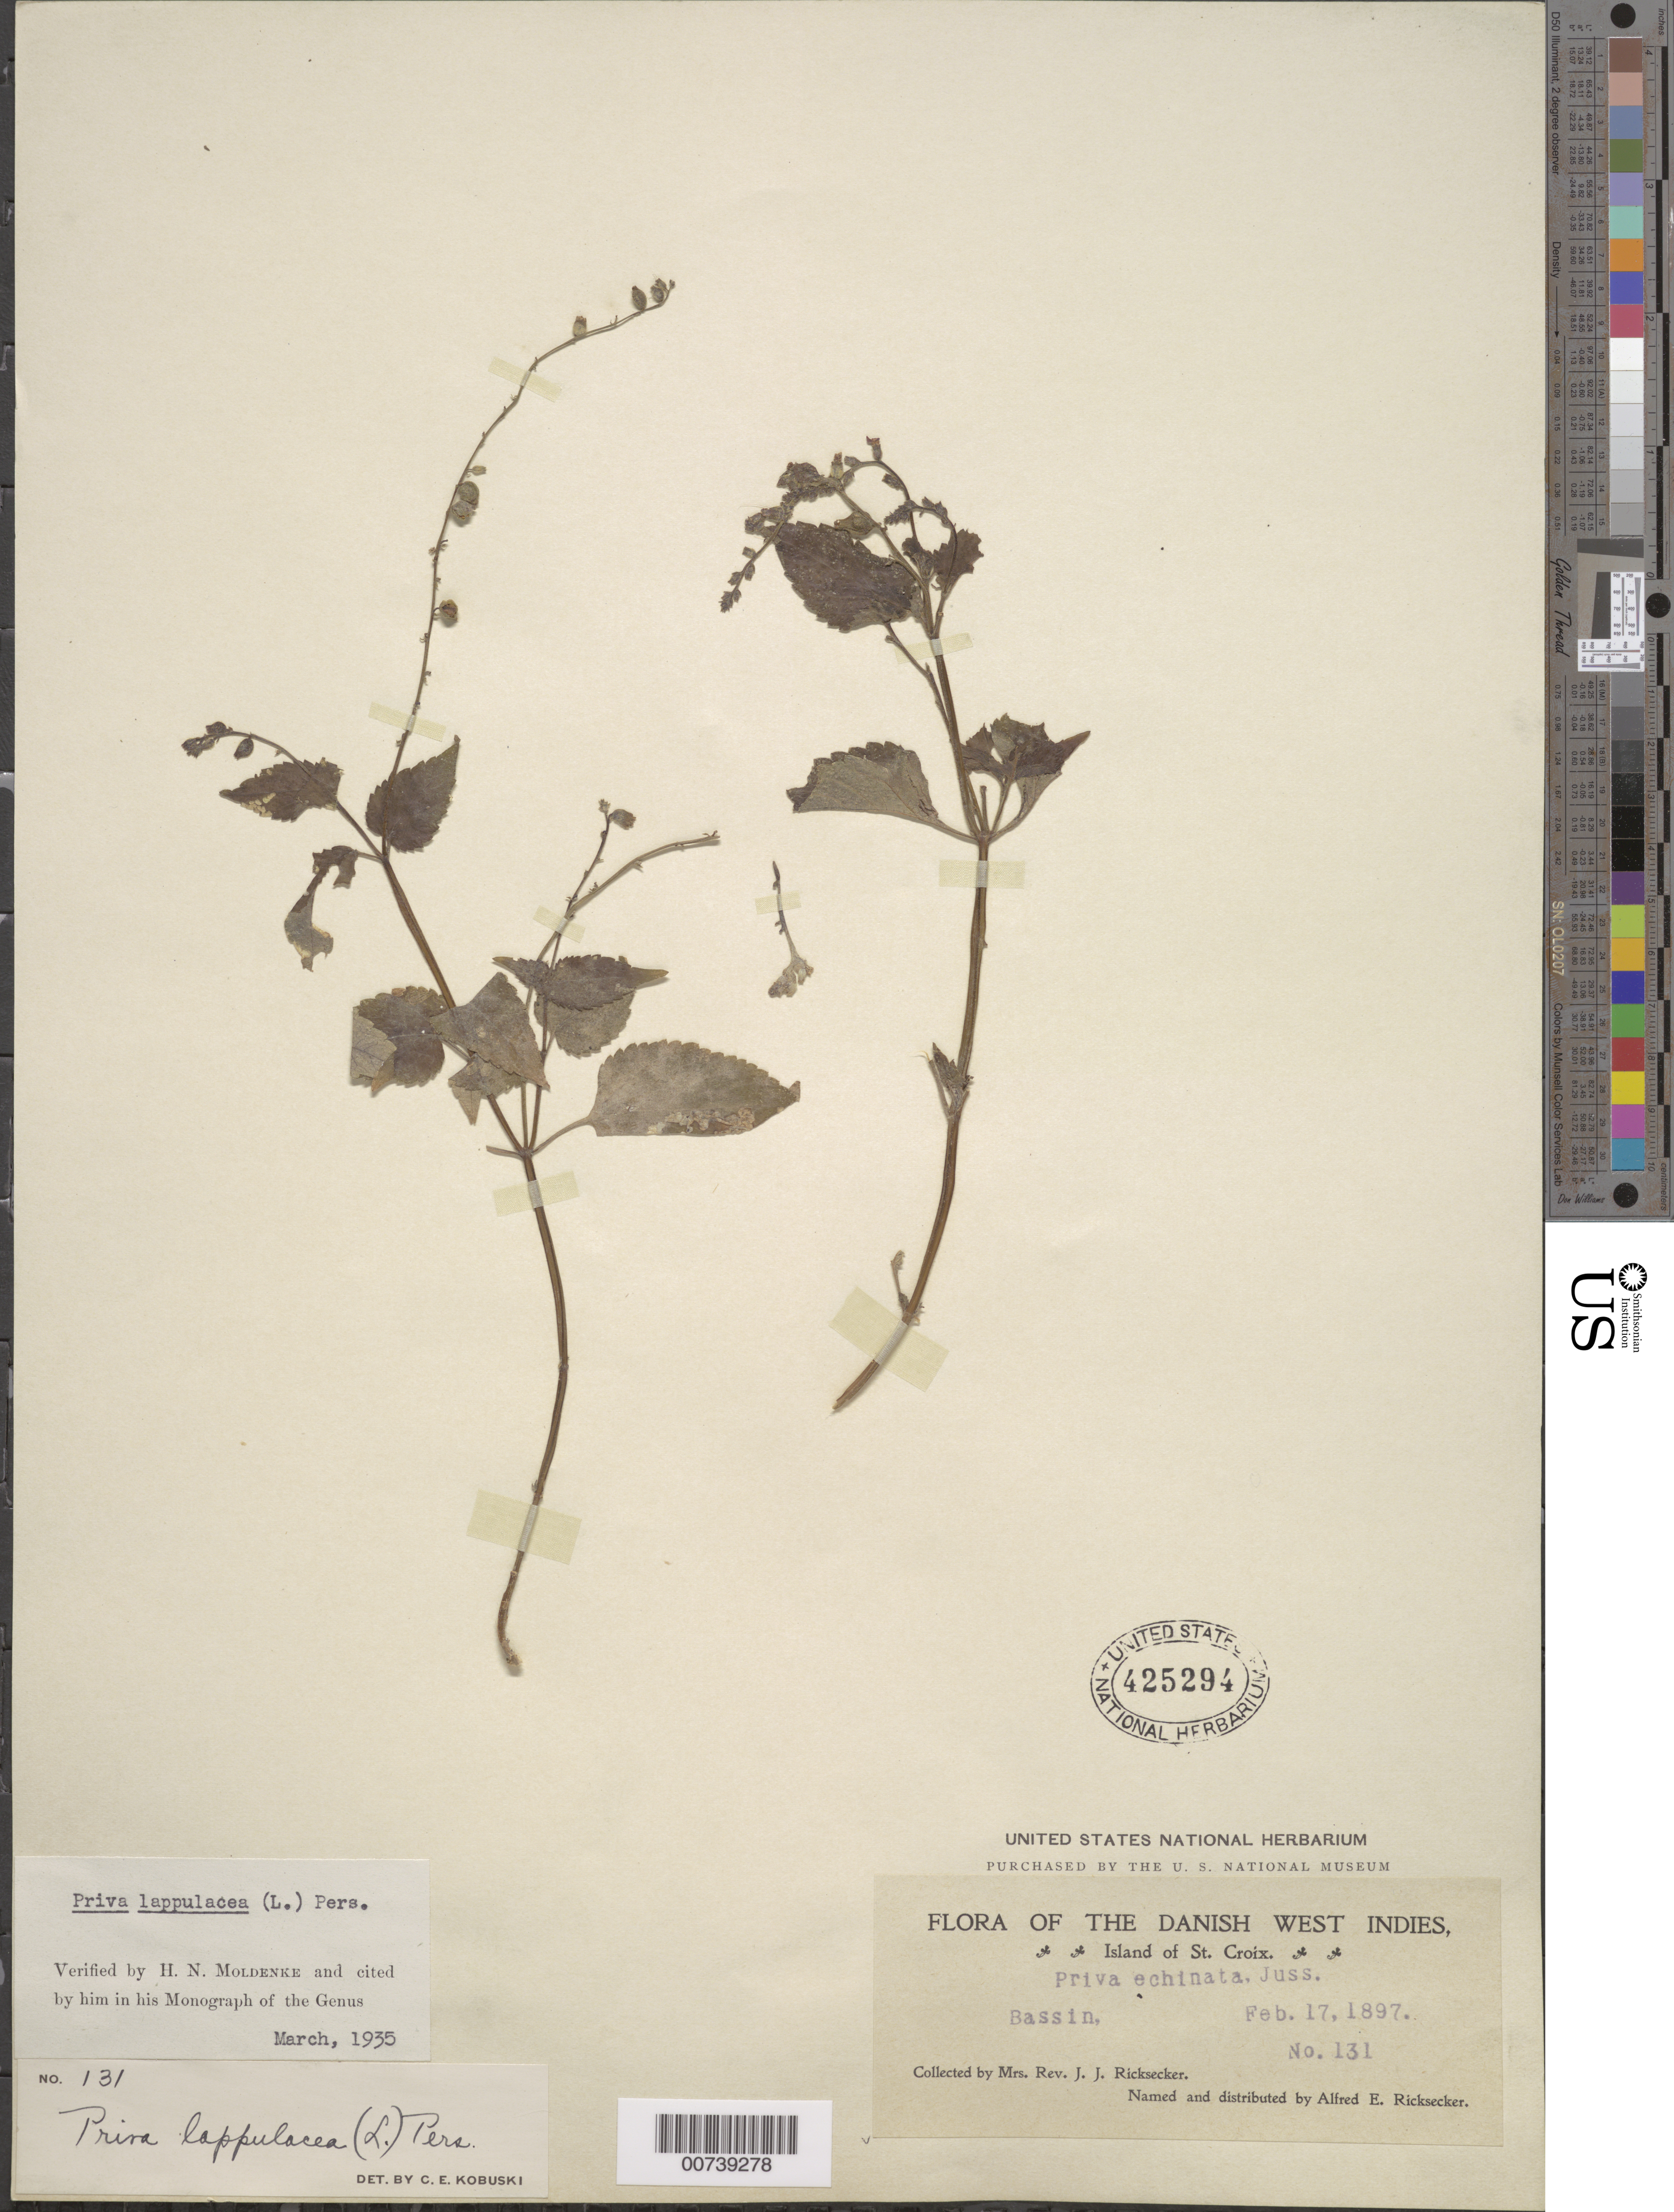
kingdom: Plantae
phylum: Tracheophyta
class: Magnoliopsida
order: Lamiales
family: Verbenaceae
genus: Priva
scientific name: Priva lappulacea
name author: (L.) Pers.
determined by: Moldenke, H. N.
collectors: L. A. Ricksecker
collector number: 131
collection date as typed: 17 Feb 1897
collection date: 1897-02-17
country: U.S. Virgin Islands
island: St. Croix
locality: Bassin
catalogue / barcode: US 425294